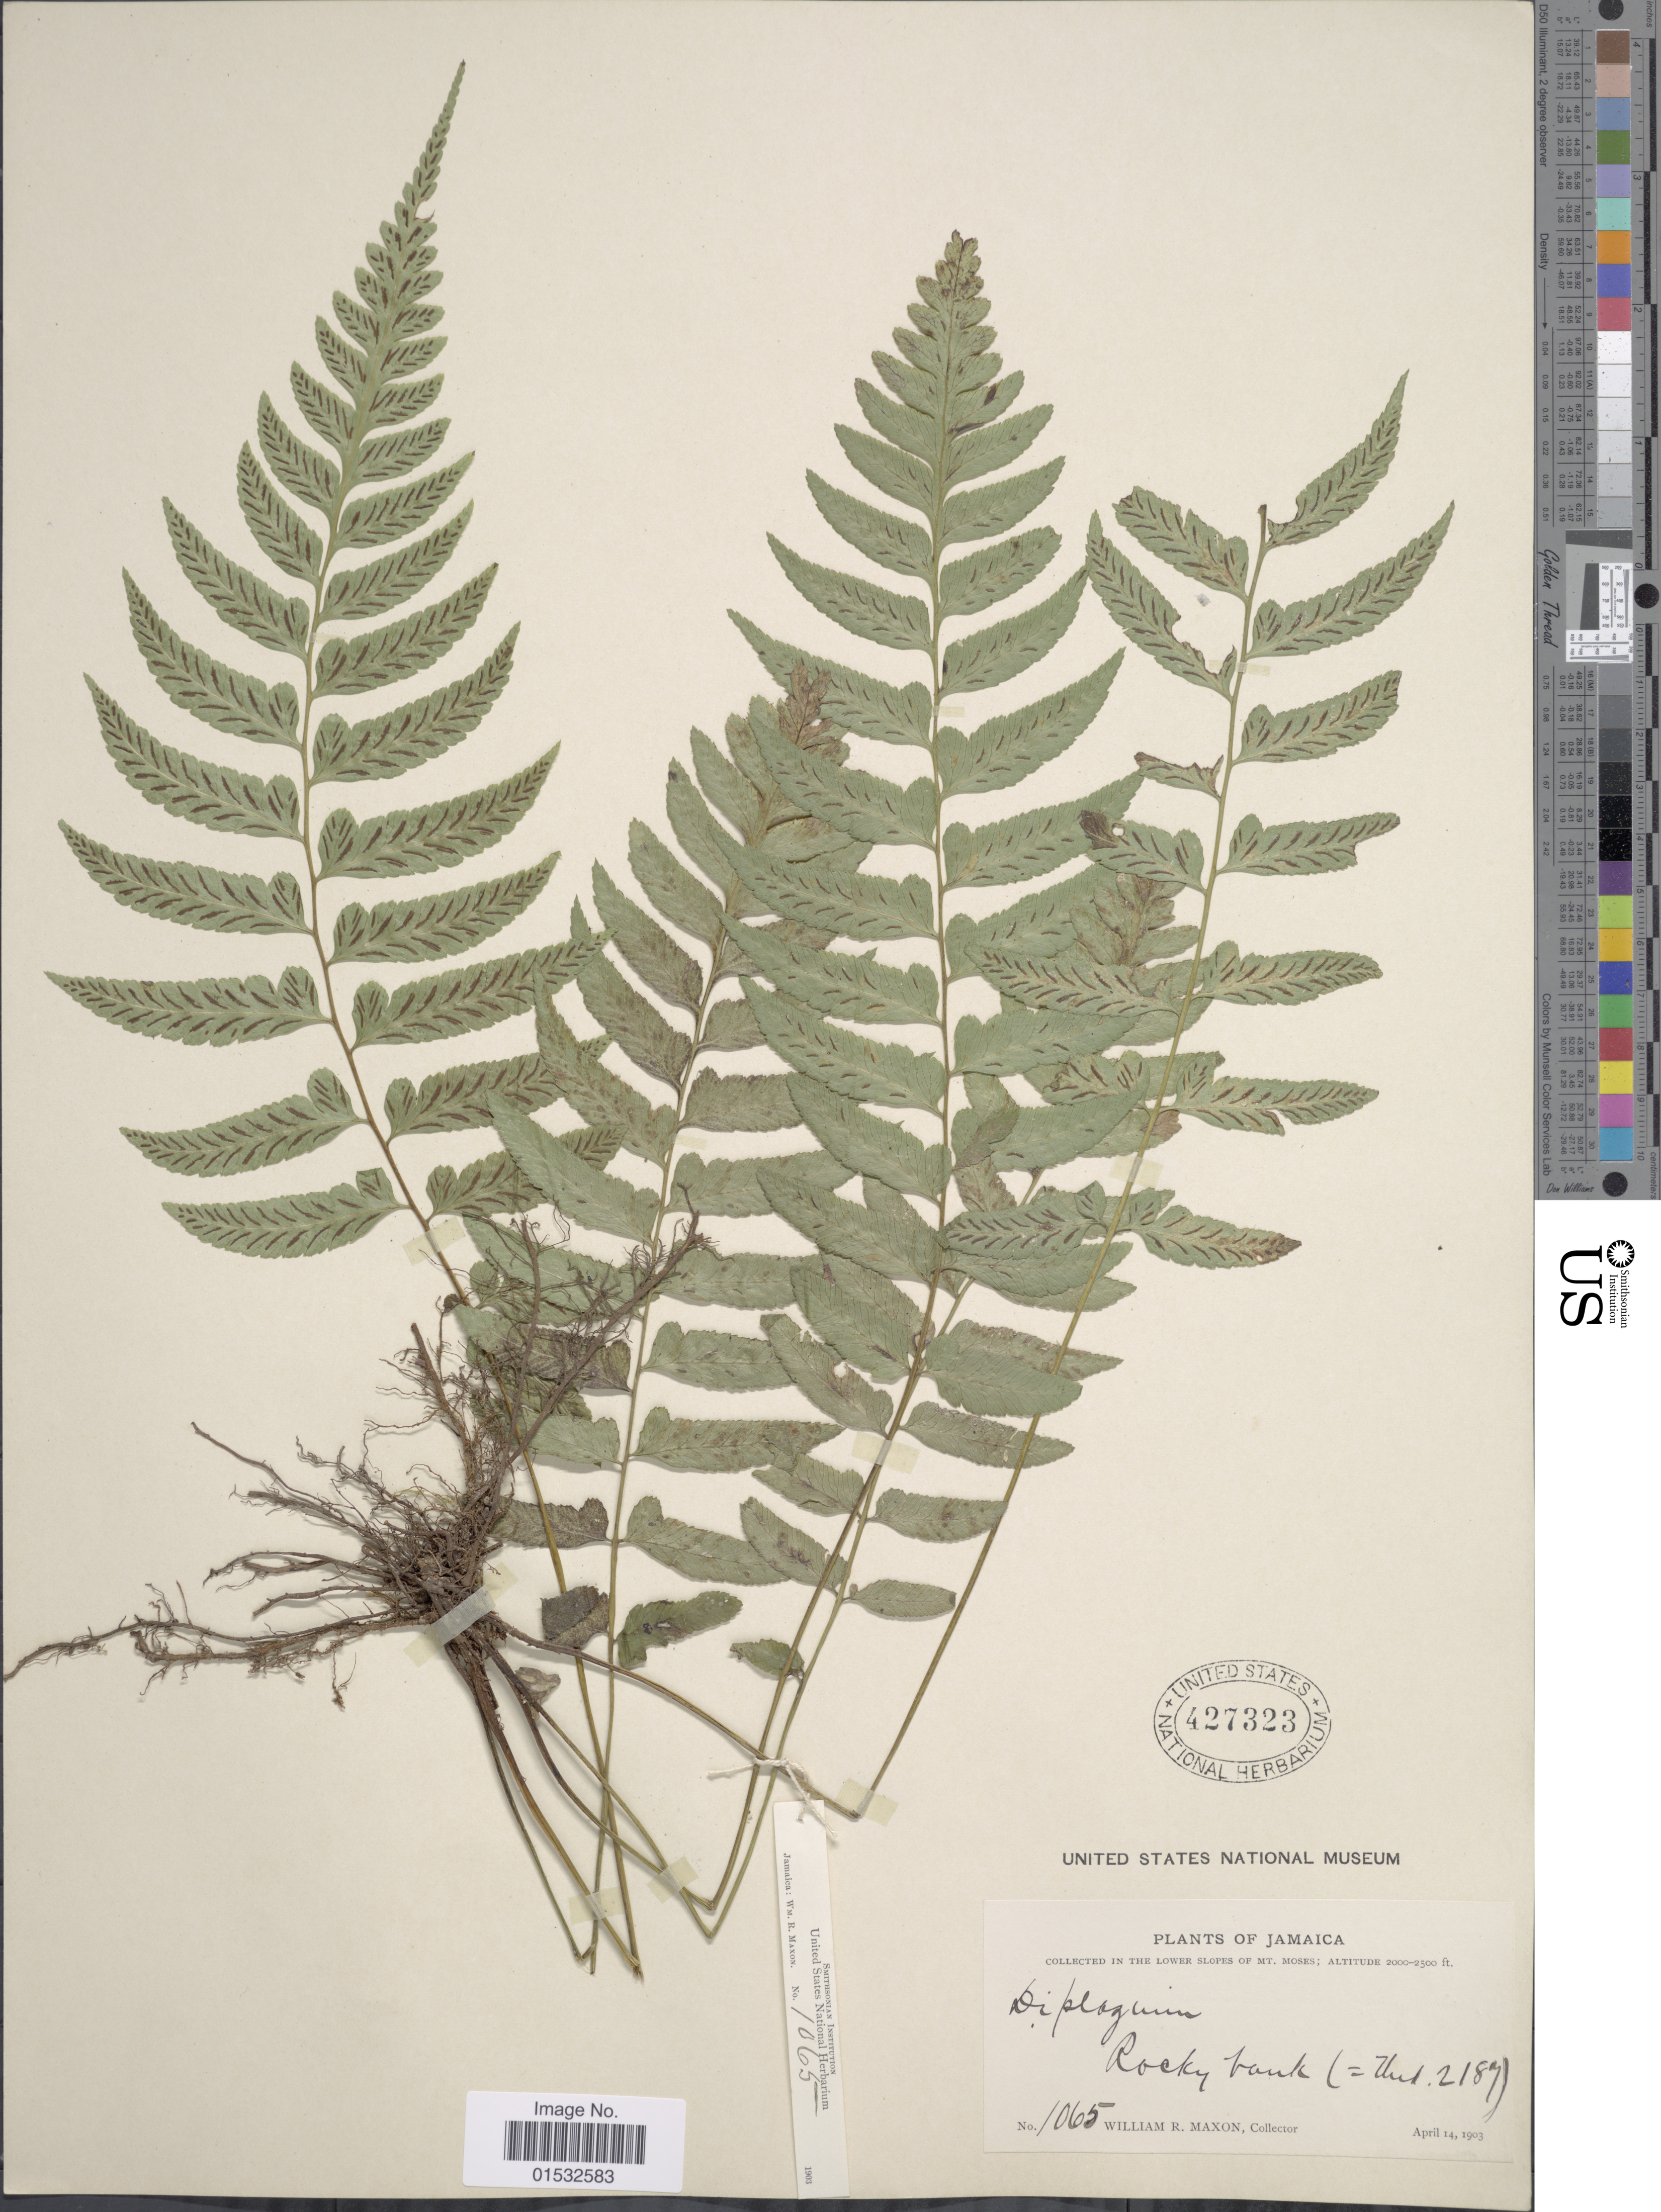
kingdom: Plantae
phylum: Tracheophyta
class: Polypodiopsida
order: Polypodiales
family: Athyriaceae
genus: Diplazium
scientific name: Diplazium unilobum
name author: (Poir.) Hieron.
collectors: W. R. Maxon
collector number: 1065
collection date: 1903-04-14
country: Jamaica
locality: Lower slopes of Mt. Moses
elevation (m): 610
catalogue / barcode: US 427323